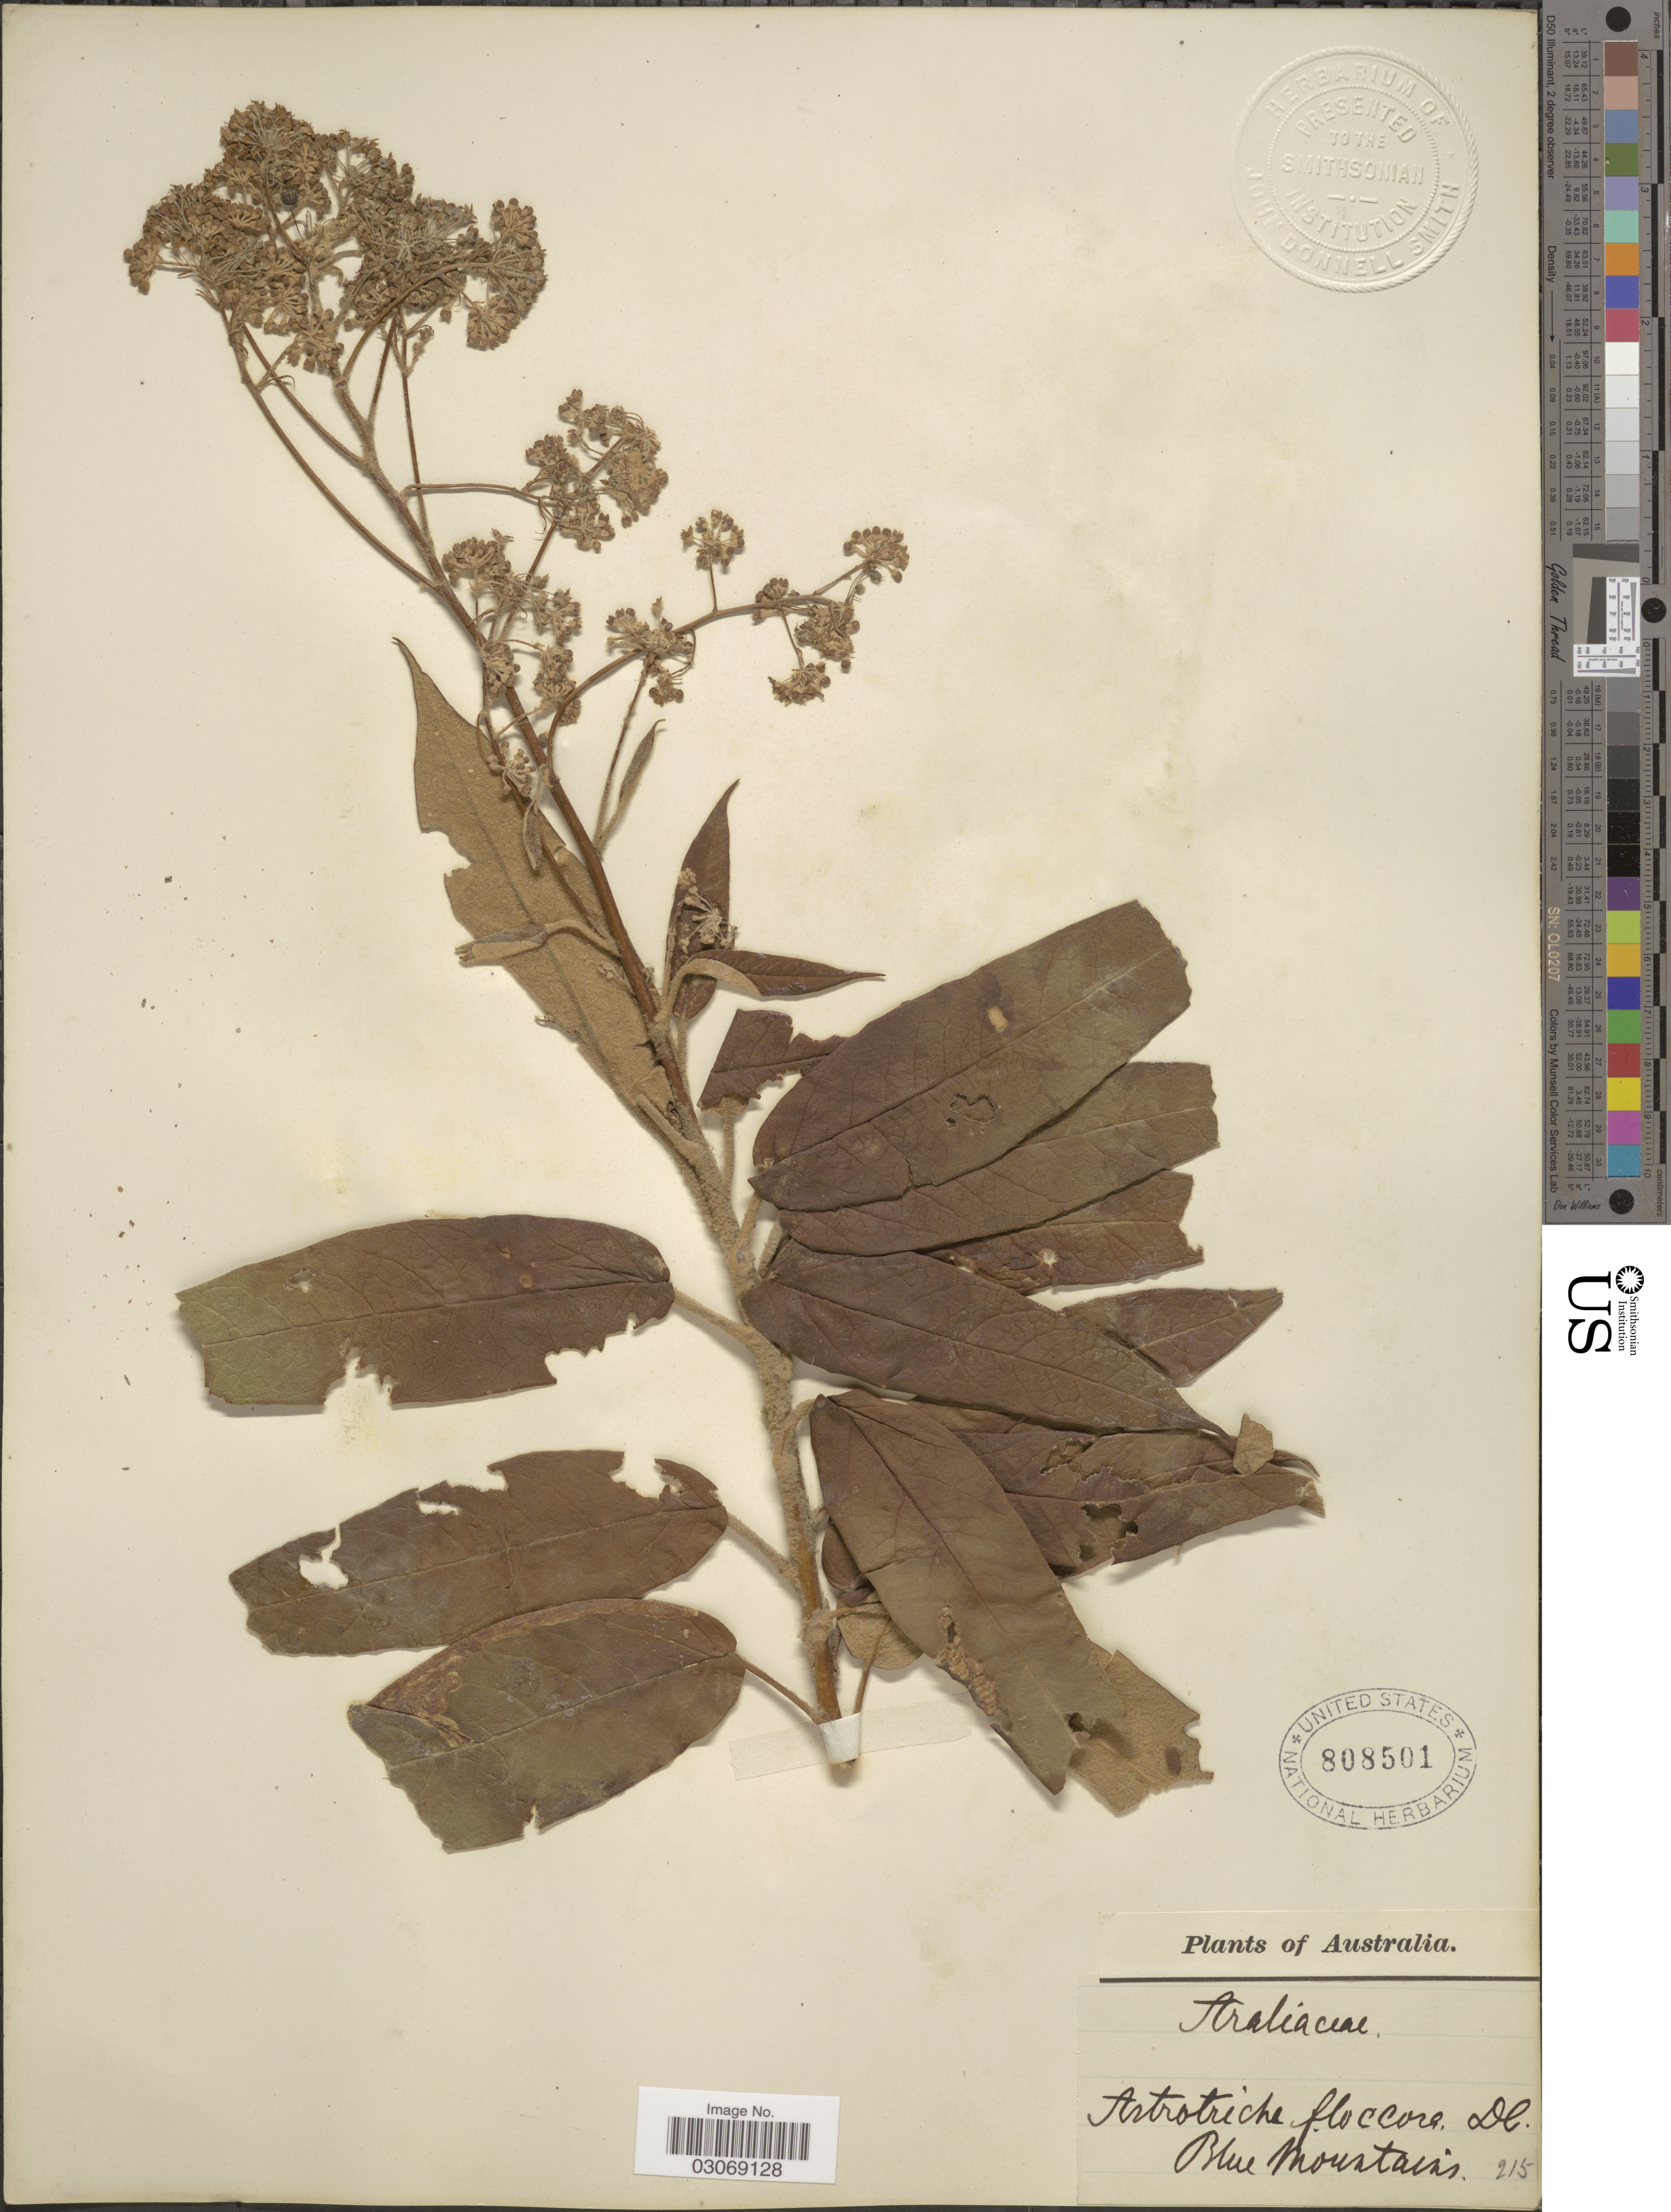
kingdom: Plantae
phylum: Tracheophyta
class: Magnoliopsida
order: Apiales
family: Araliaceae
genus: Astrotricha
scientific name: Astrotricha floccosa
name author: DC.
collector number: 215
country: Australia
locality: Blue Mountains.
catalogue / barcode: US 808501